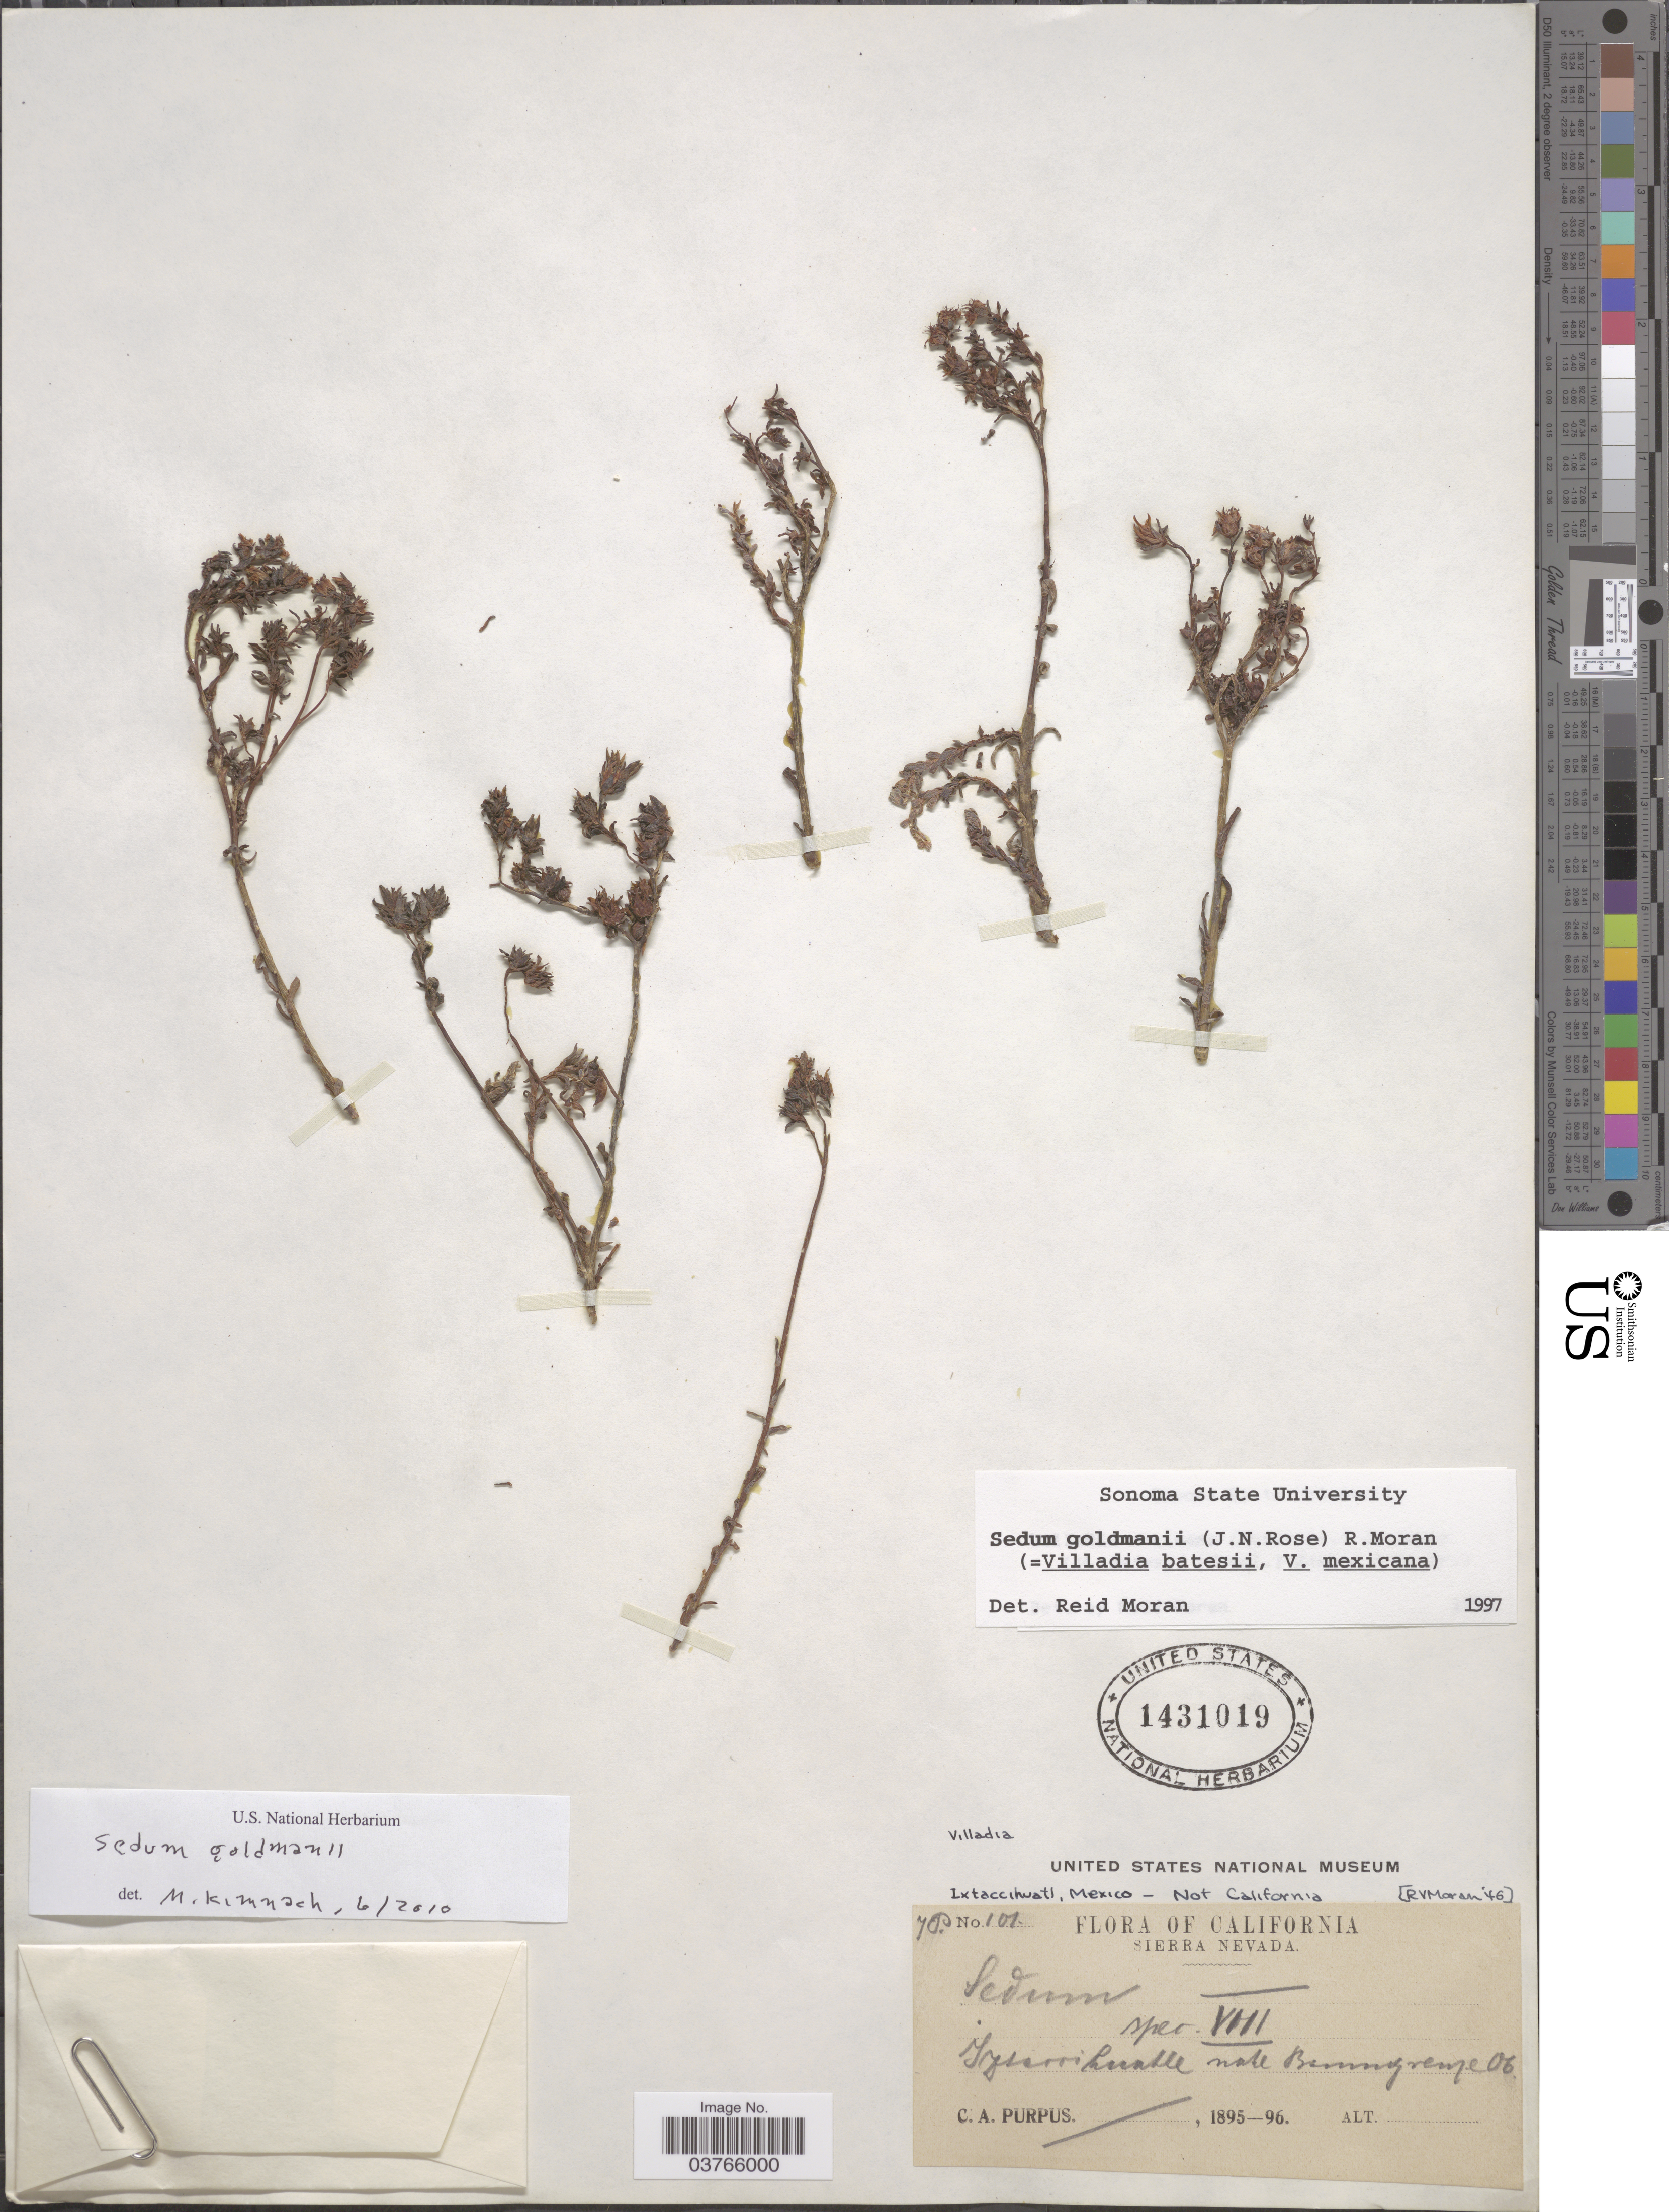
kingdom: Plantae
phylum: Tracheophyta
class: Magnoliopsida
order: Saxifragales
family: Crassulaceae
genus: Sedum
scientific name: Sedum goldmanii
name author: (Rose) Moran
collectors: C. A. Purpus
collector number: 101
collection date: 1895/1896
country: Mexico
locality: Villadia. [unsure placement] Ixtaccihuatl.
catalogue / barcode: US 1431019